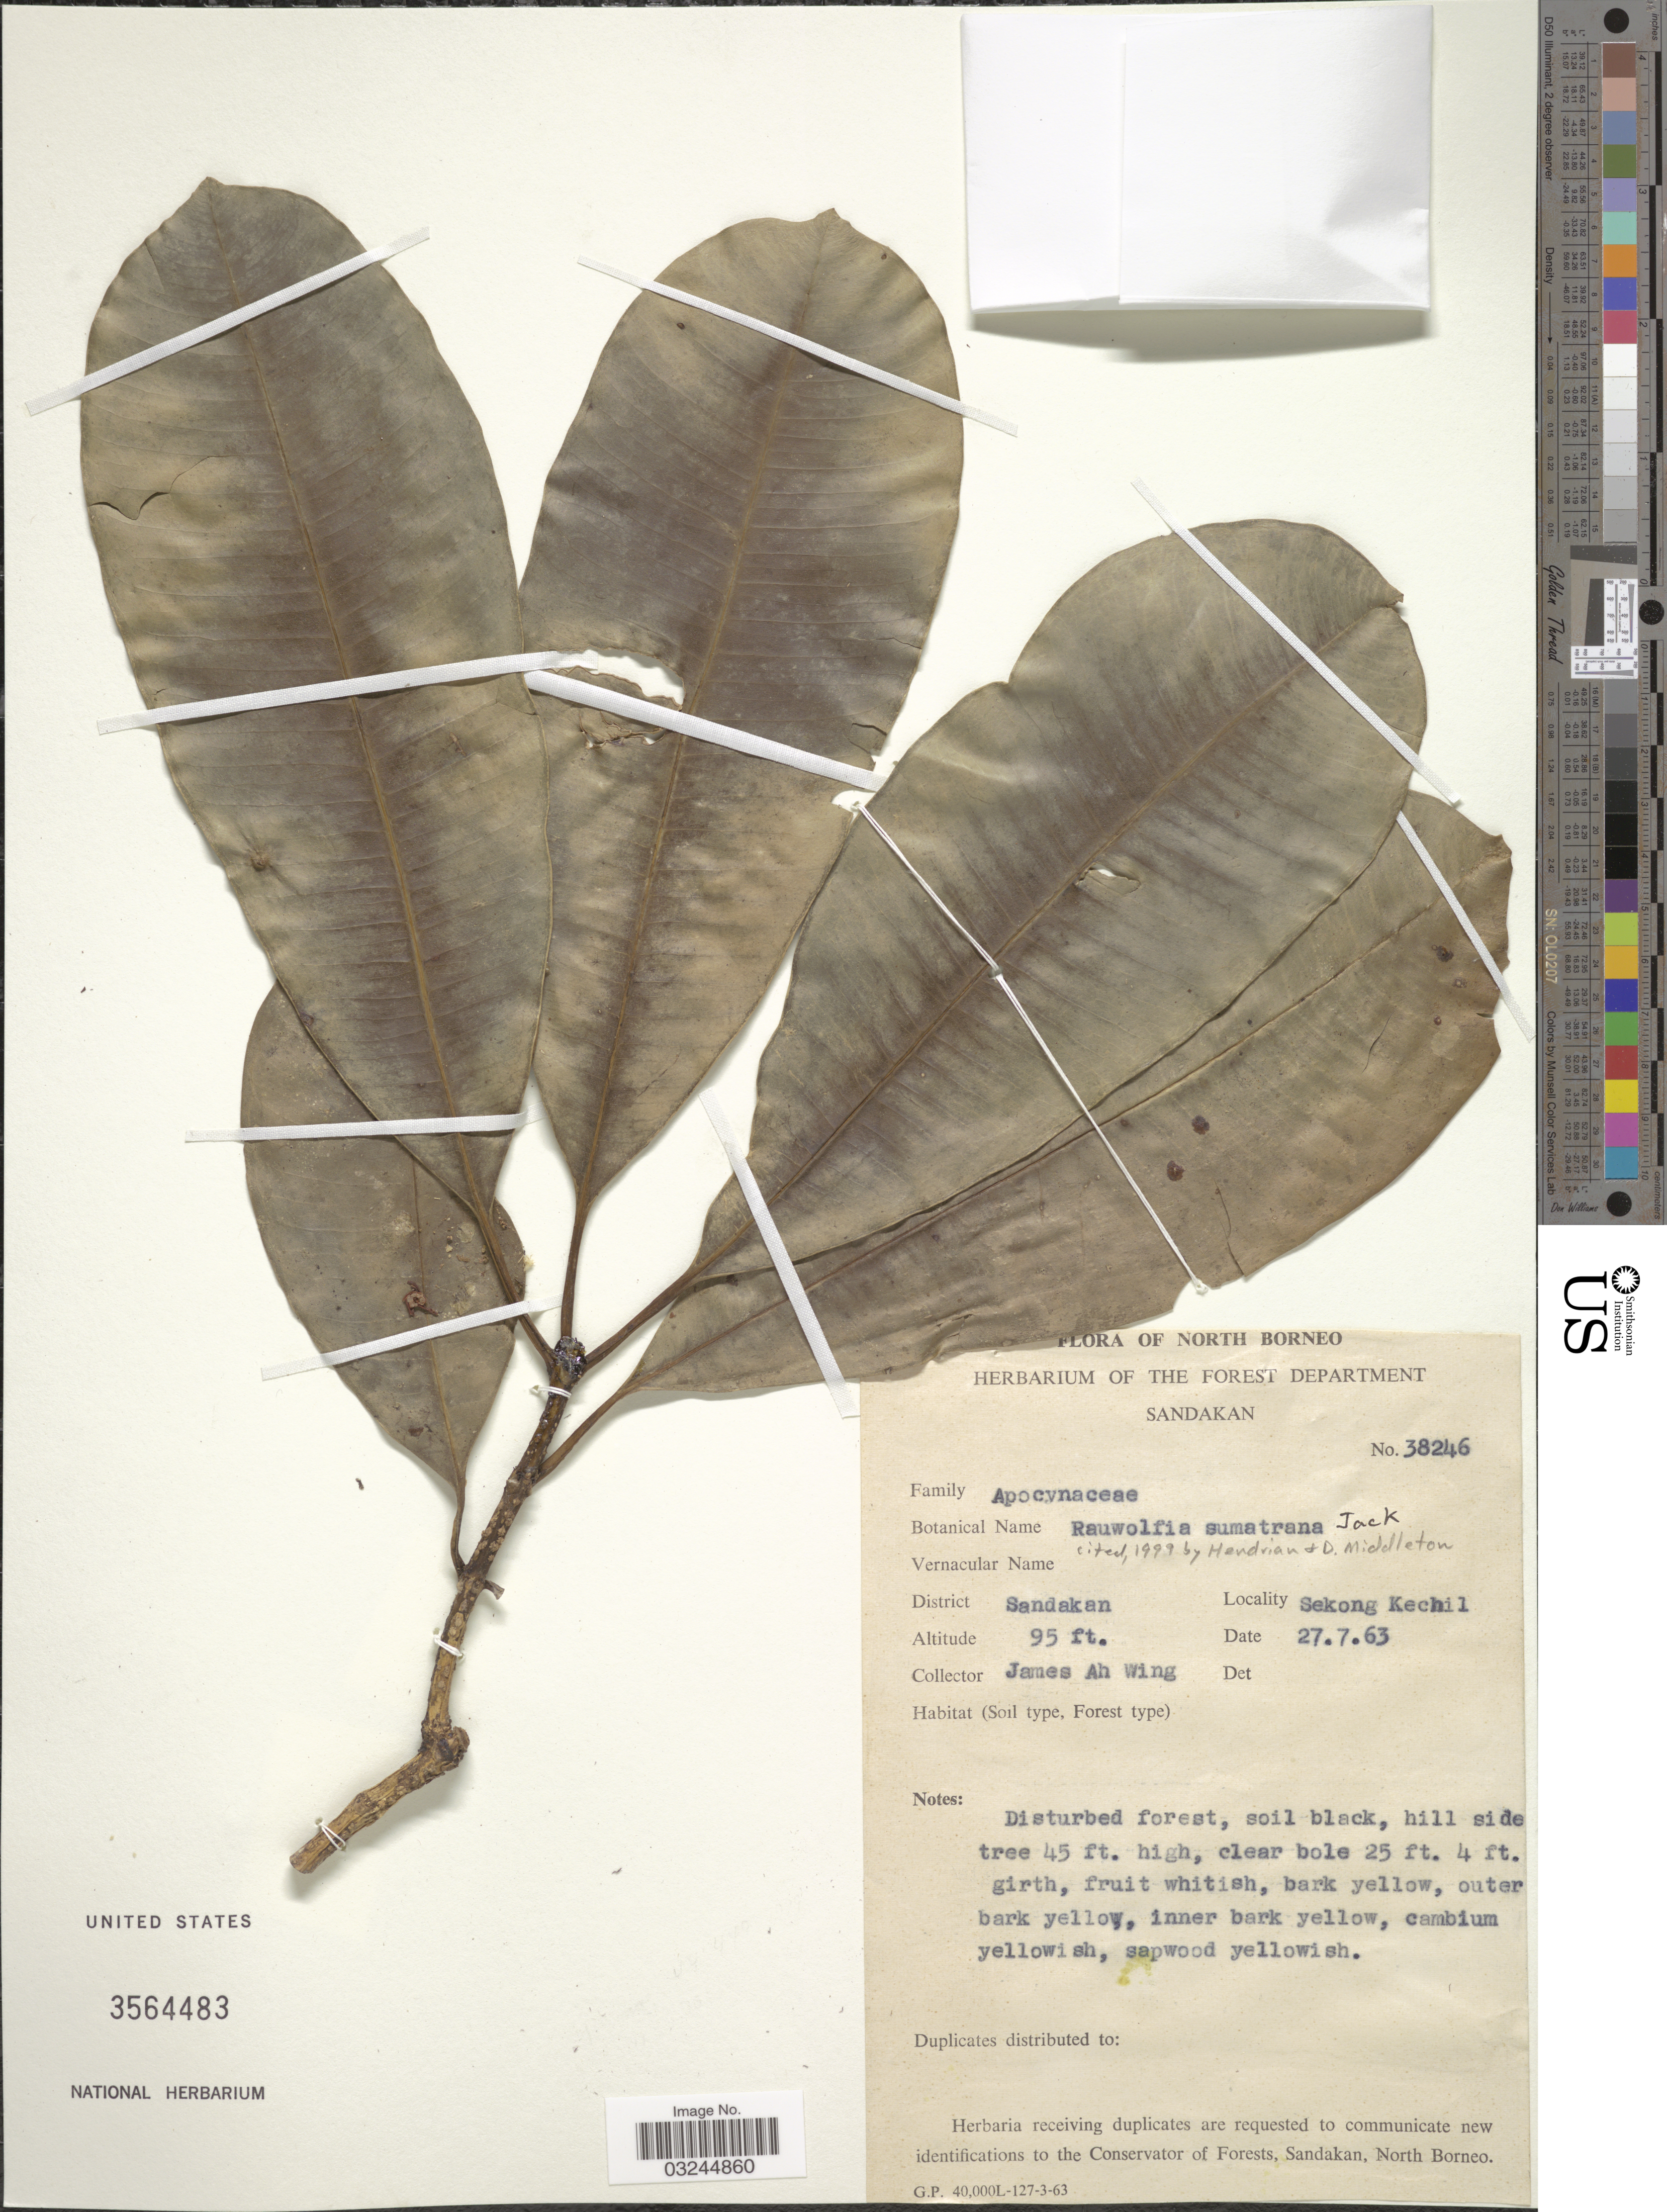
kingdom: Plantae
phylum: Tracheophyta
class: Magnoliopsida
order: Gentianales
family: Apocynaceae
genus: Rauvolfia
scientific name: Rauvolfia sumatrana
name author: Jack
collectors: J. Ahwing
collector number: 38246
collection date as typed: Transcribed d/m/y: 27/7/63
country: Malaysia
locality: District Sandakan. Sekong Kechil.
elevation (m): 29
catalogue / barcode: US 3564483